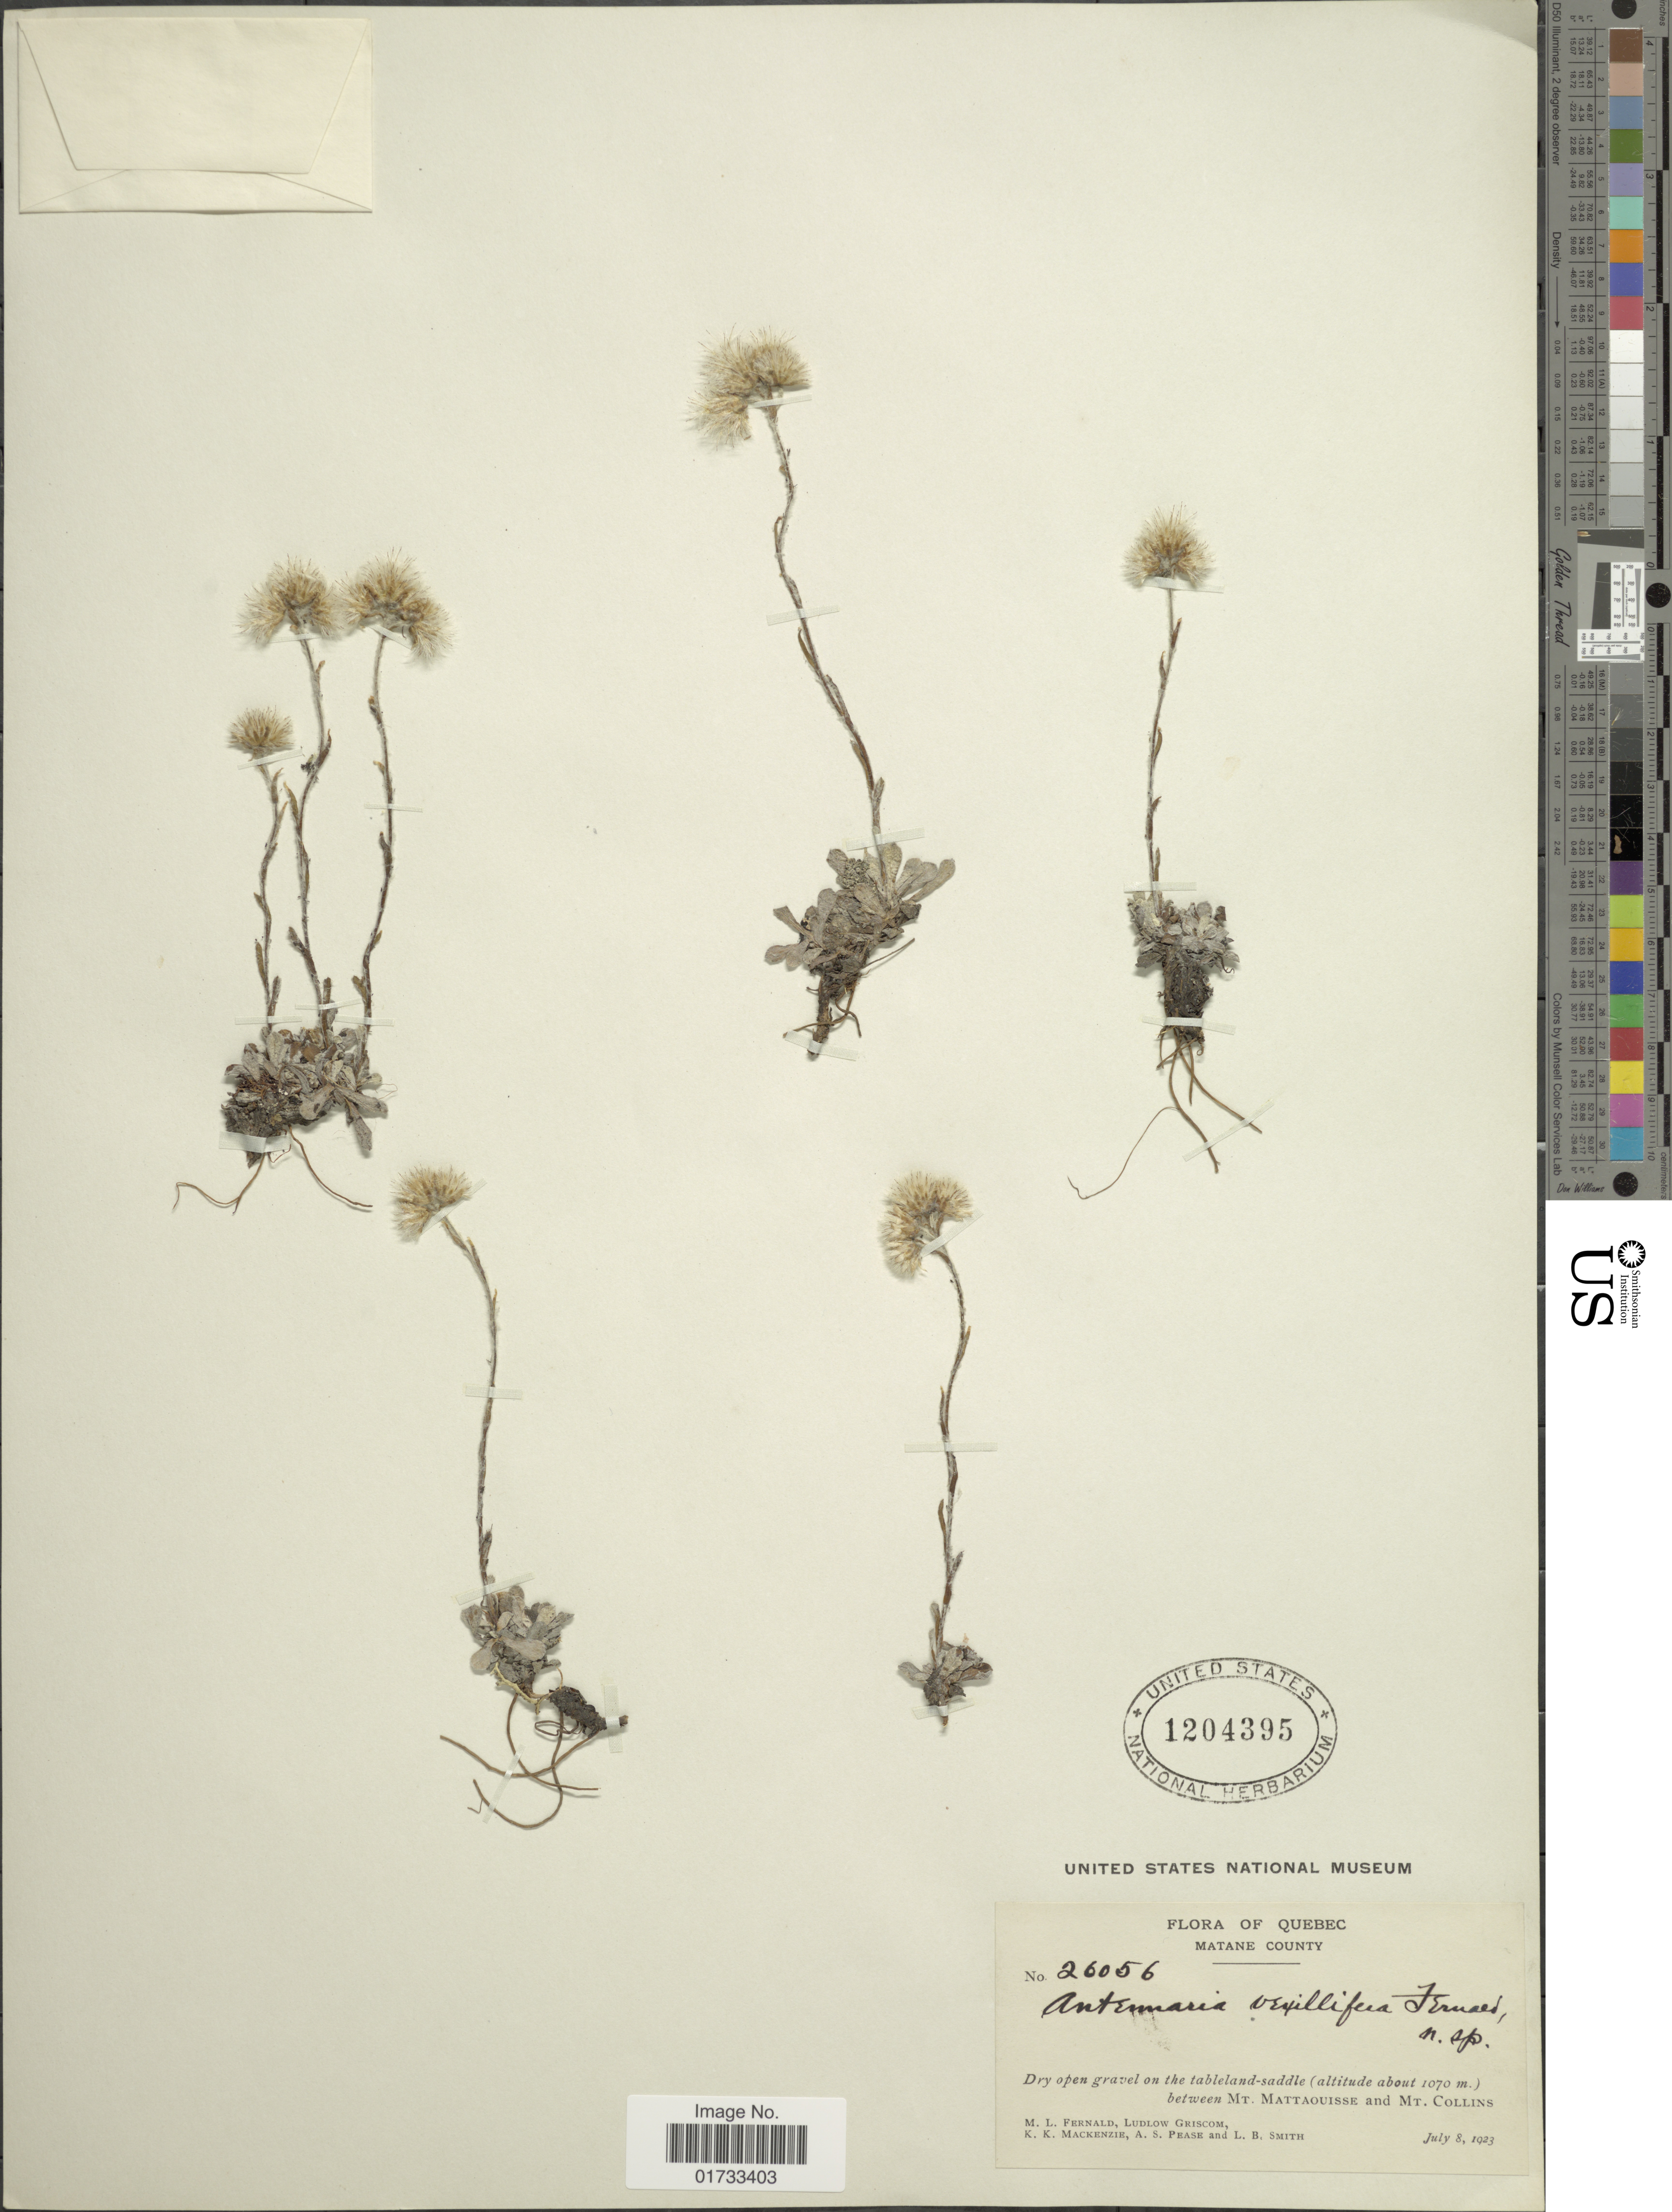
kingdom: Plantae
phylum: Tracheophyta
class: Magnoliopsida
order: Asterales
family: Asteraceae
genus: Antennaria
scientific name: Antennaria vexillifera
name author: Fernald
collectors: M. L. Fernald, L. Griscom, K. K. Mackenzie, A. S. Pease & L. Smith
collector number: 26056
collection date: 1923-07-08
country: Canada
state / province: Quebec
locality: Matane County, dry open gravel on the tableand-saddle, between Mt. Mattaquisse and Mt. Collins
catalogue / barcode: US 1204395